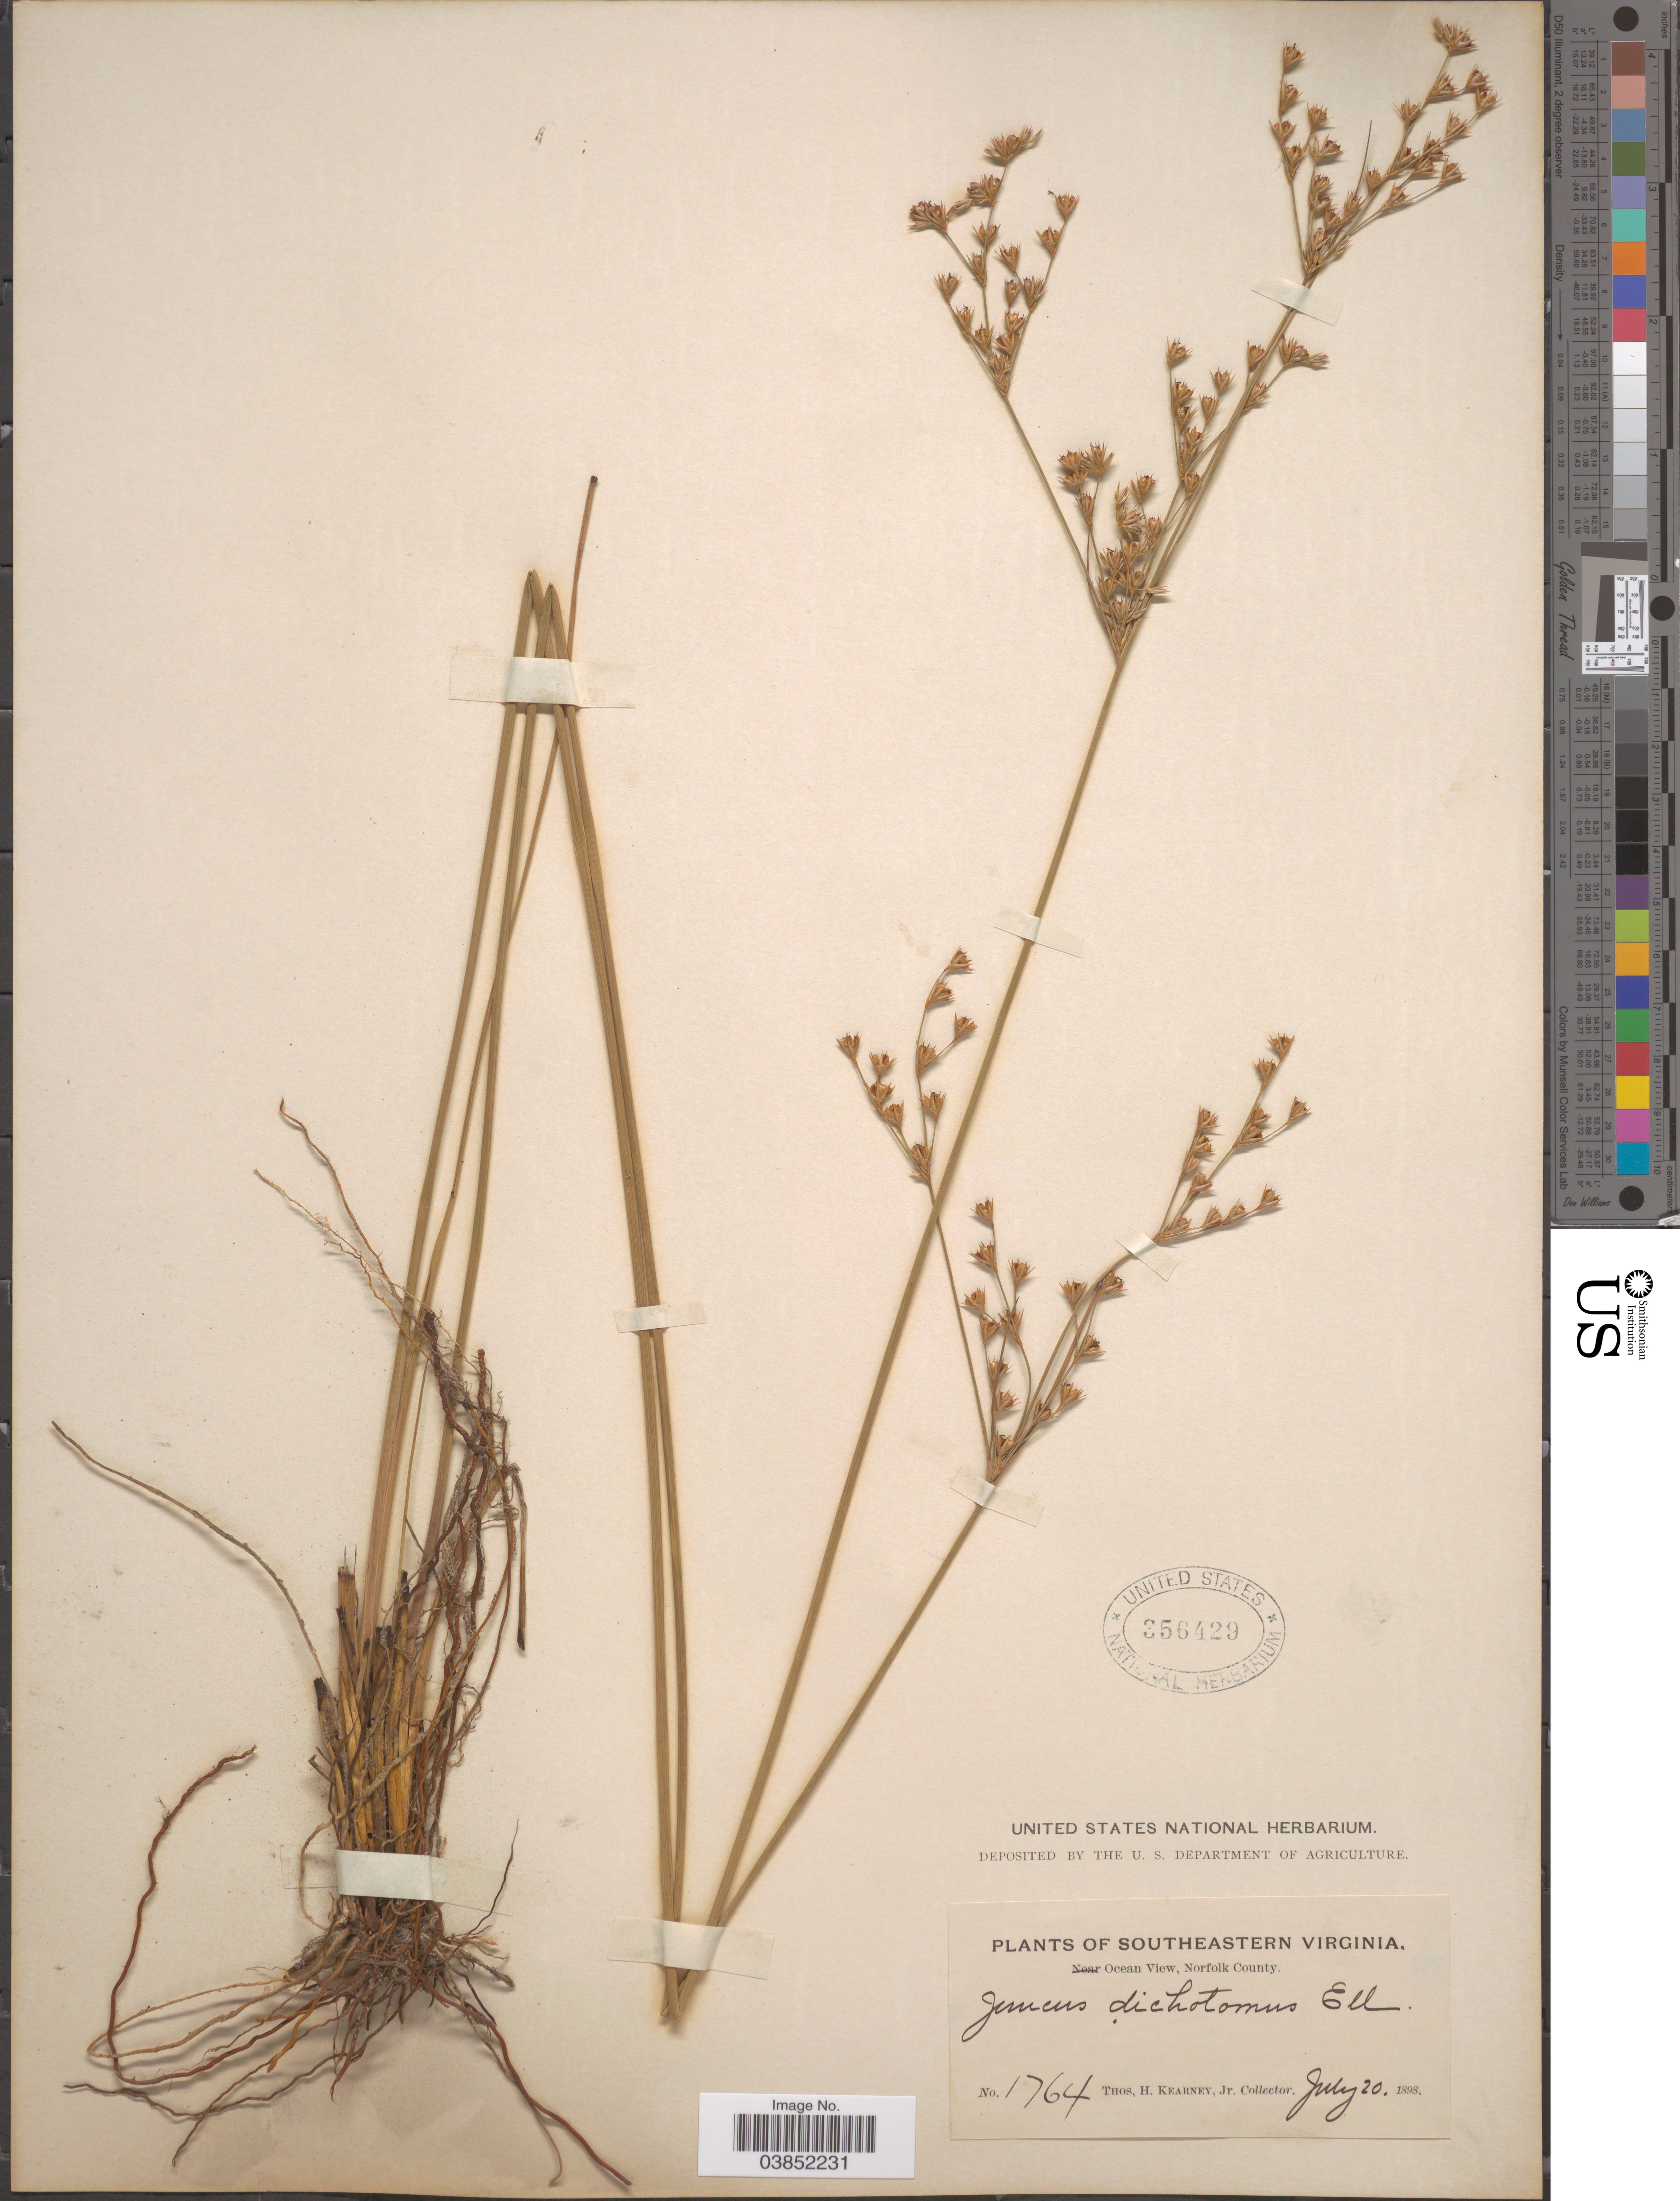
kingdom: Plantae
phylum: Tracheophyta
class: Liliopsida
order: Poales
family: Juncaceae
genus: Juncus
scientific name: Juncus dichotomus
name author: Elliott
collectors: T. H. Kearney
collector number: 1764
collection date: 1898-07-20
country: United States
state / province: Virginia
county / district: City of Norfolk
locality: Southeastern Virginia. Ocean View, Norfolk County.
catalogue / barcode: US 356429